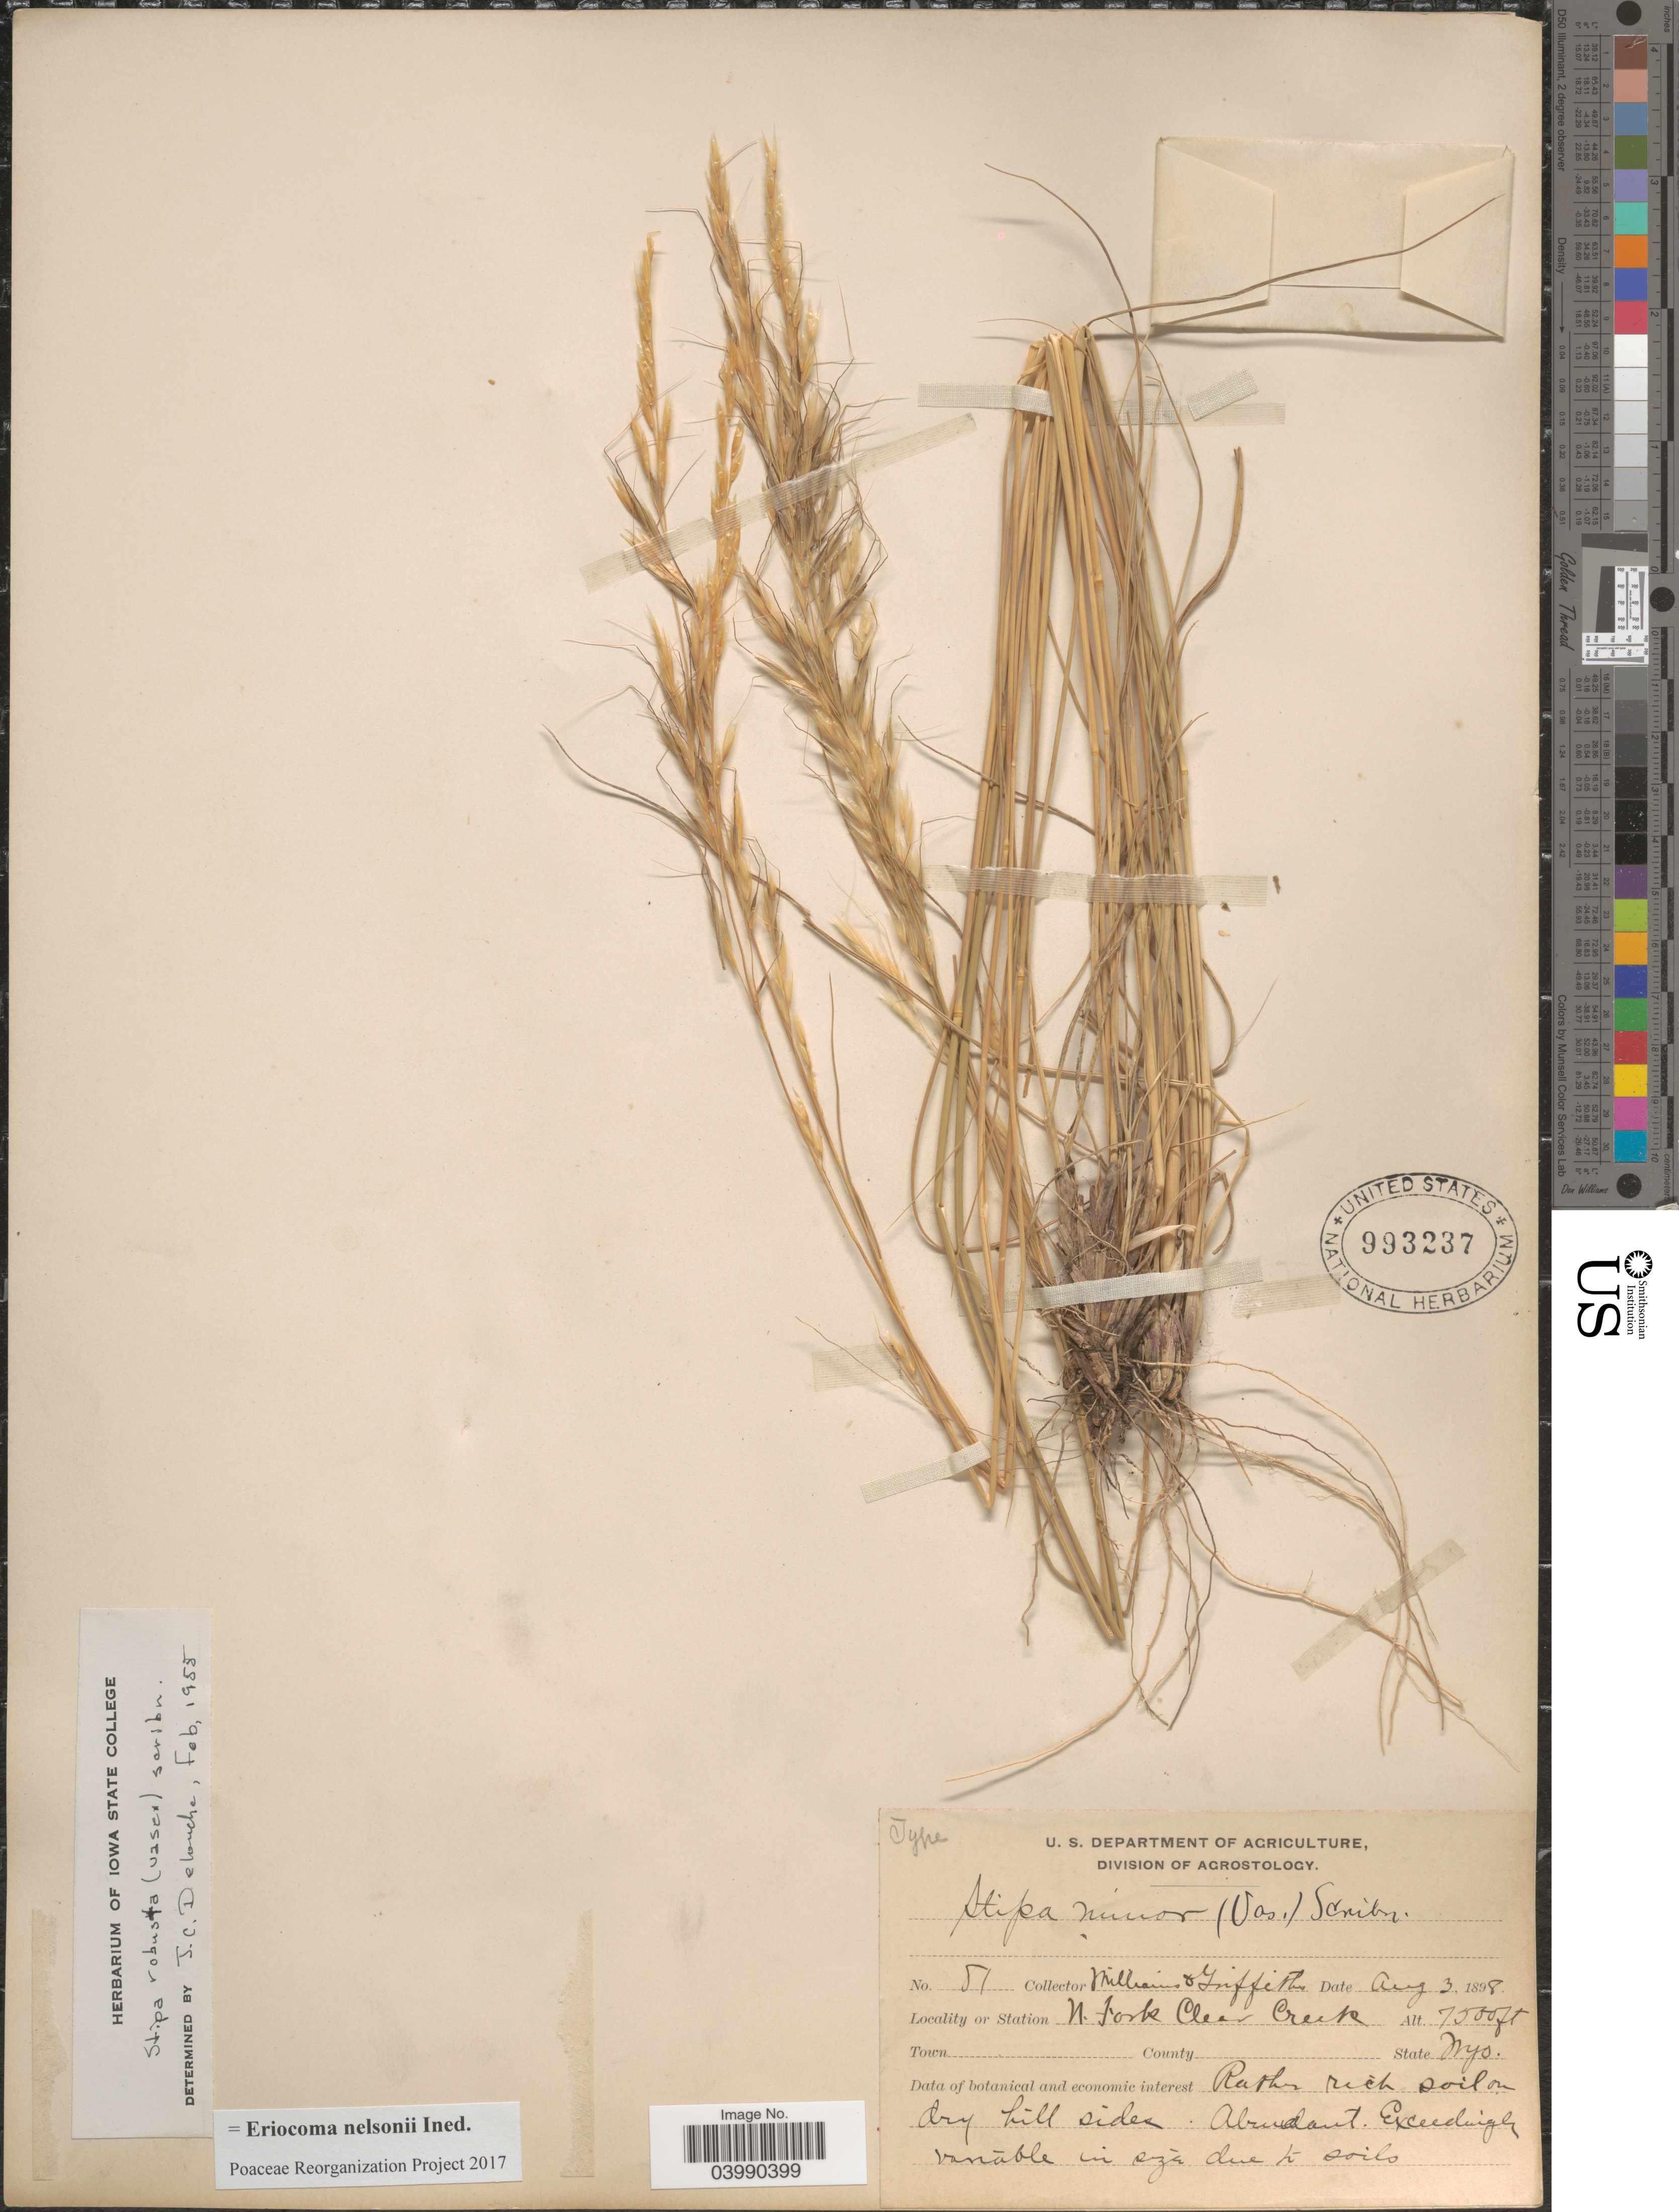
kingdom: Plantae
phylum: Tracheophyta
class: Liliopsida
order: Poales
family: Poaceae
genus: Eriocoma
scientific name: Eriocoma nelsonii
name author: (Scribn.) Romasch.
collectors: -- Williams & -- Griffiths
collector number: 81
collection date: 1898-08-03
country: United States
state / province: Wyoming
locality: Station N. Fork Clear Creek.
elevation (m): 2286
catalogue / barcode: US 993237